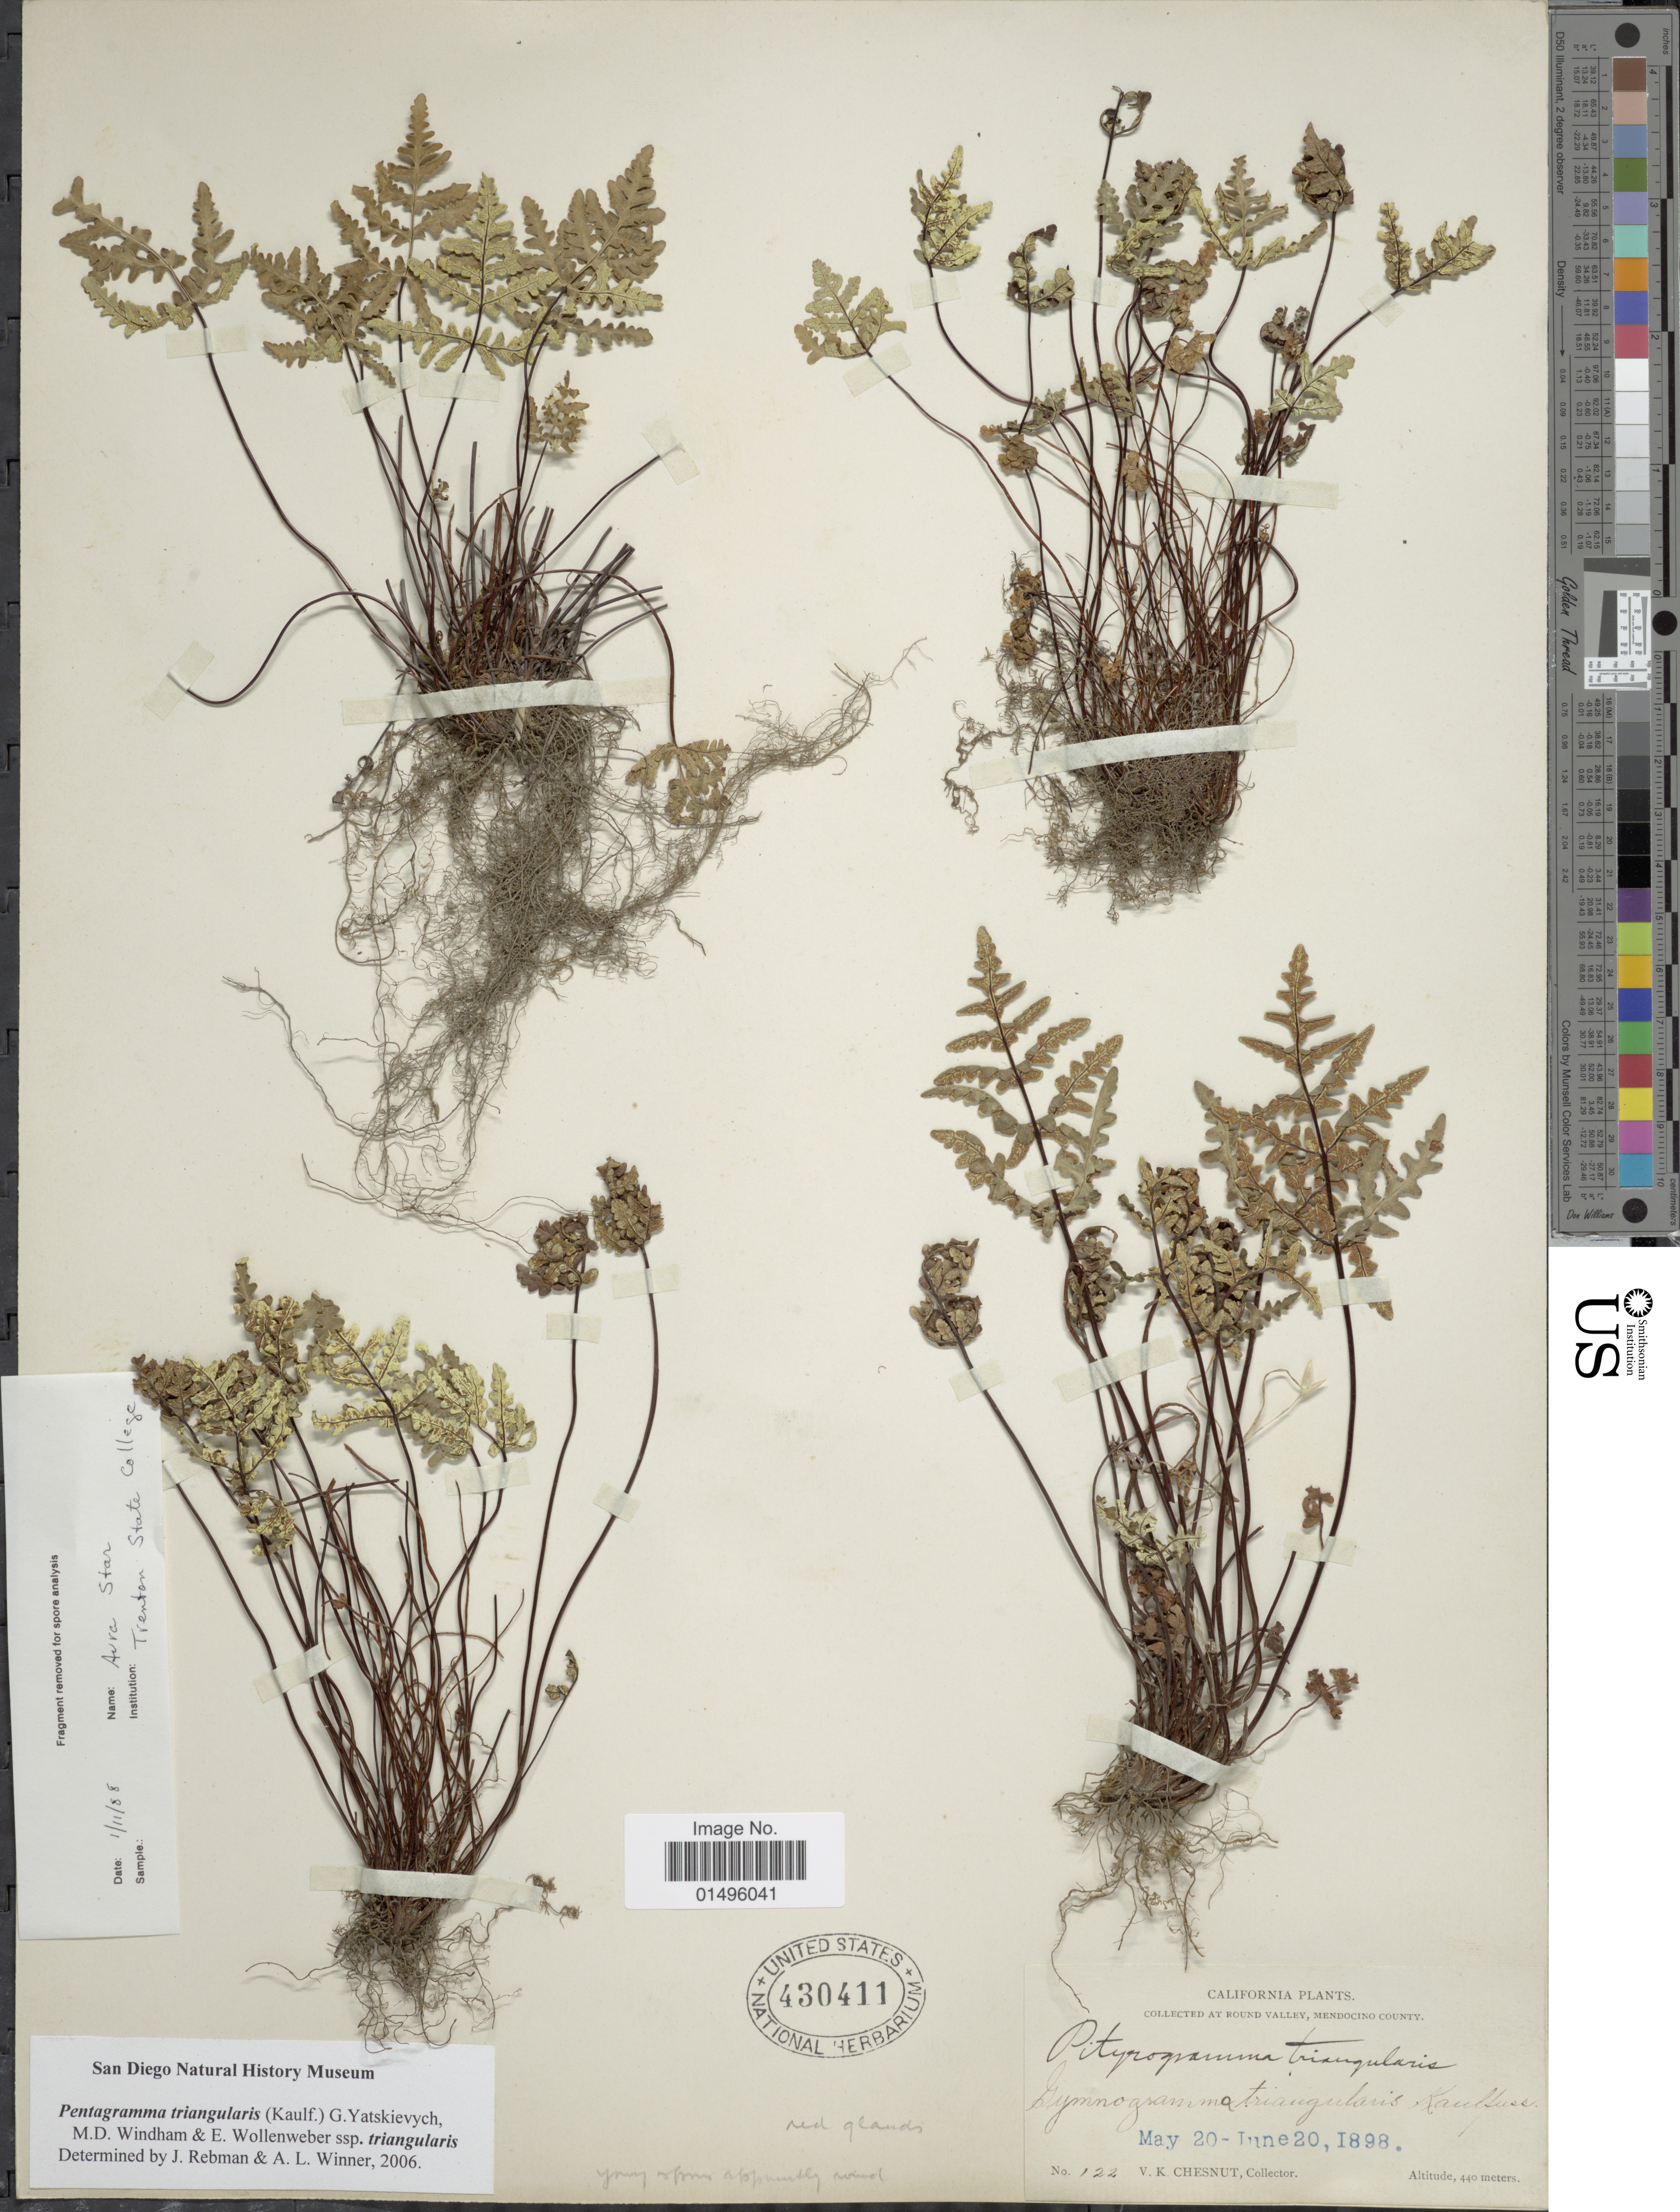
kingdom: Plantae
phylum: Tracheophyta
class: Polypodiopsida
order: Polypodiales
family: Pteridaceae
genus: Pentagramma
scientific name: Pentagramma triangularis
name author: (Kaulf.) Yatsk. et al.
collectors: V. Chesnut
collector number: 122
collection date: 1898-05-20/1898-06-20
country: United States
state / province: California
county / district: Mendocino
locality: California, round valley, Mendocino County.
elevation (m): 440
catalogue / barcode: US 430411